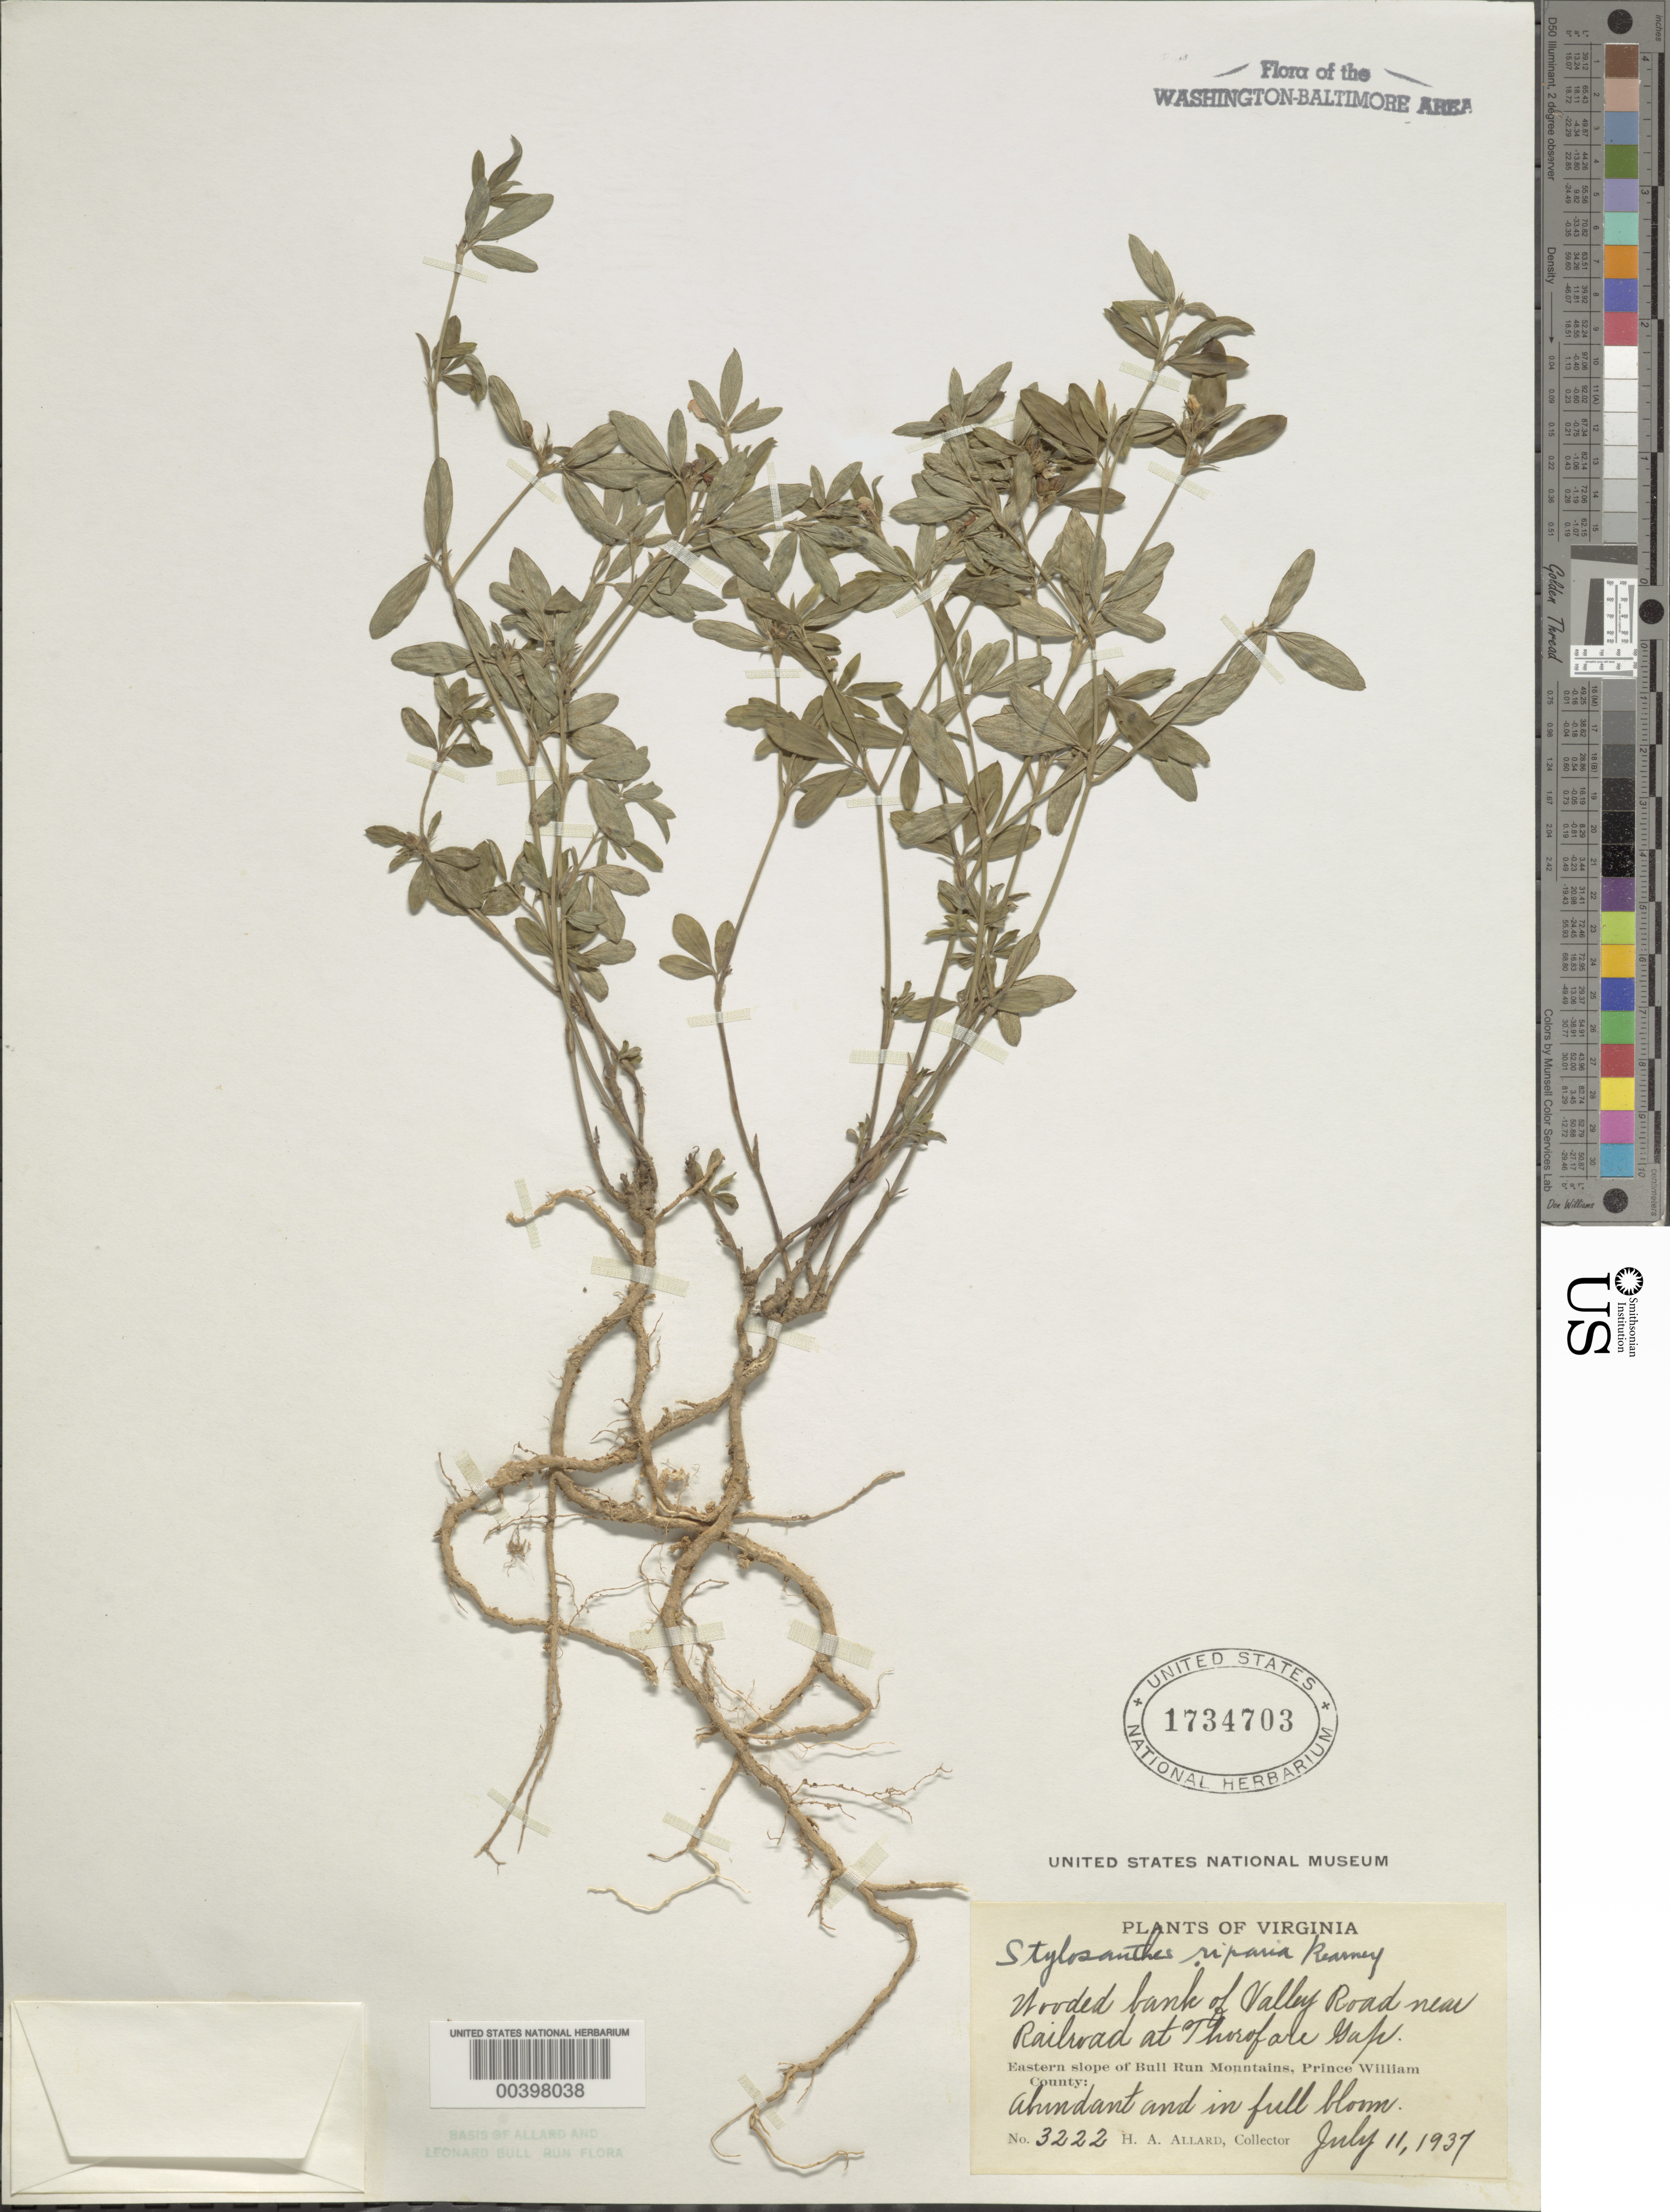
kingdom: Plantae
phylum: Tracheophyta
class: Magnoliopsida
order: Fabales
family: Fabaceae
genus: Stylosanthes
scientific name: Stylosanthes biflora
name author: (L.) Britton et al.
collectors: H. A. Allard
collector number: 3222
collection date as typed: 11 Jul 1937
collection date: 1937-07-11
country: United States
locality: Valley road near railroad at Thorofare Gap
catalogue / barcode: US 1734703